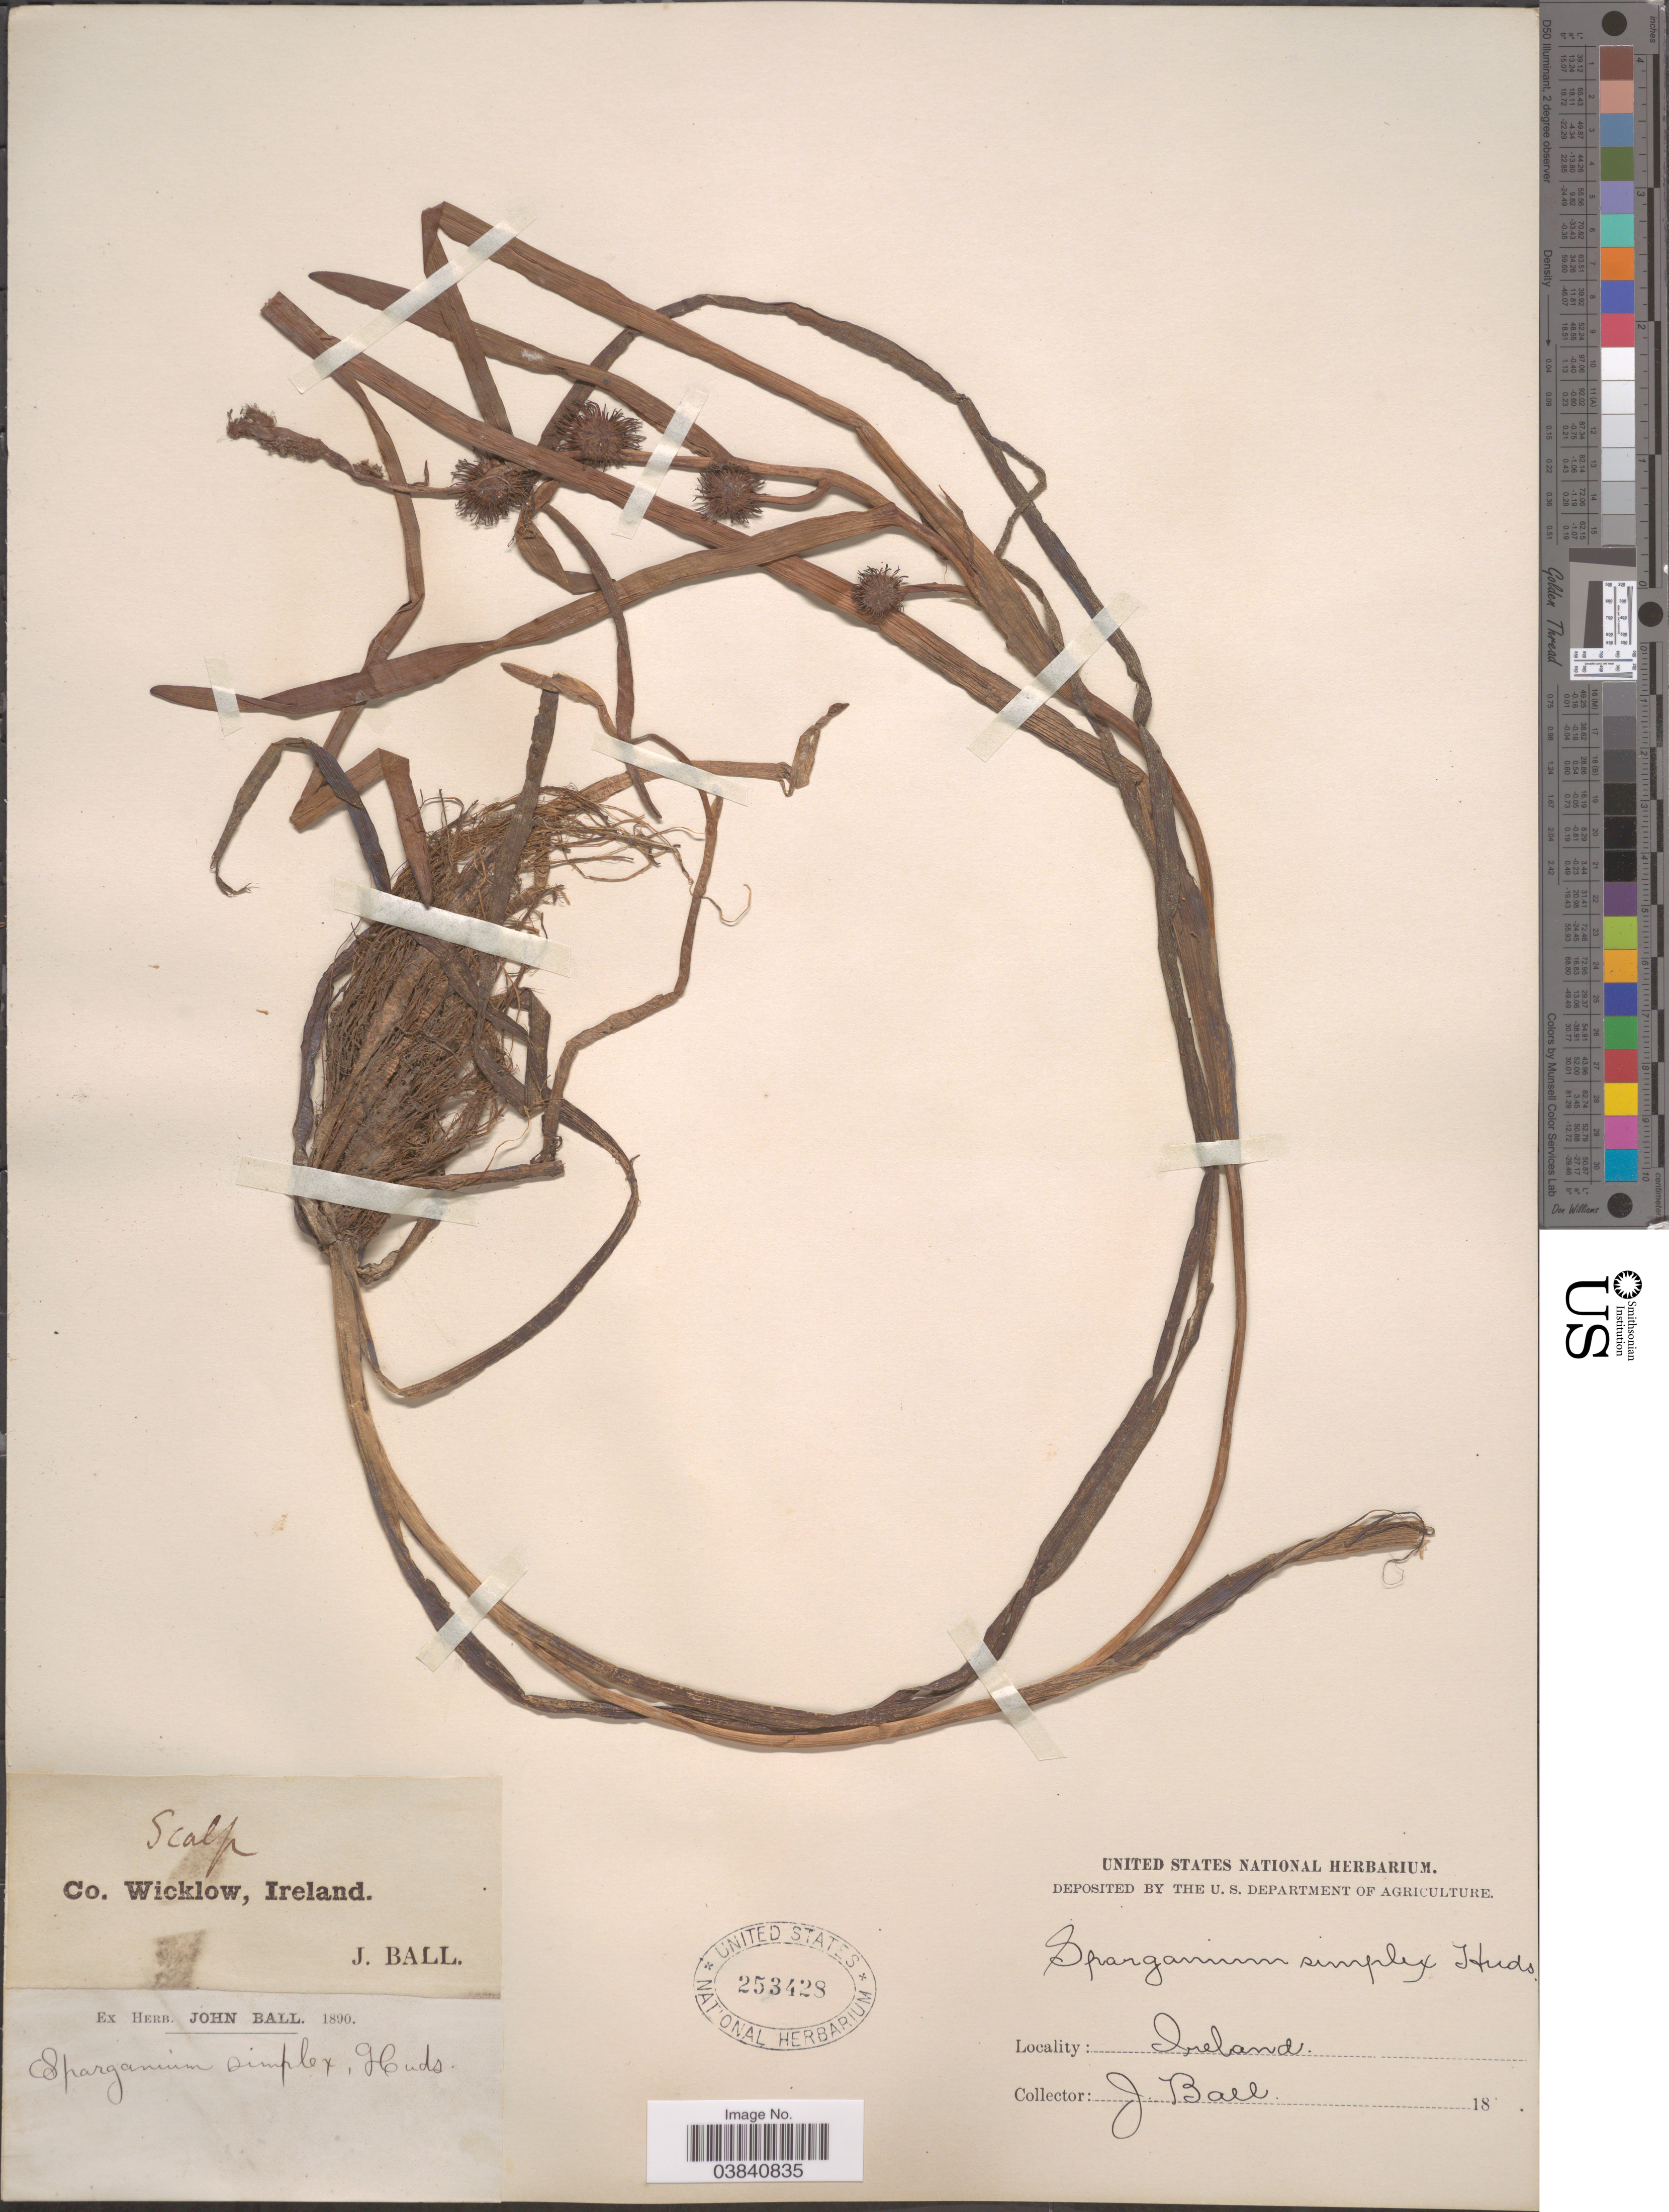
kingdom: Plantae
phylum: Tracheophyta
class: Liliopsida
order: Poales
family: Typhaceae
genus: Sparganium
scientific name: Sparganium simplex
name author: Huds.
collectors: J. Ball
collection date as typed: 18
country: Ireland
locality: Co. Wicklow.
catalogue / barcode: US 253428